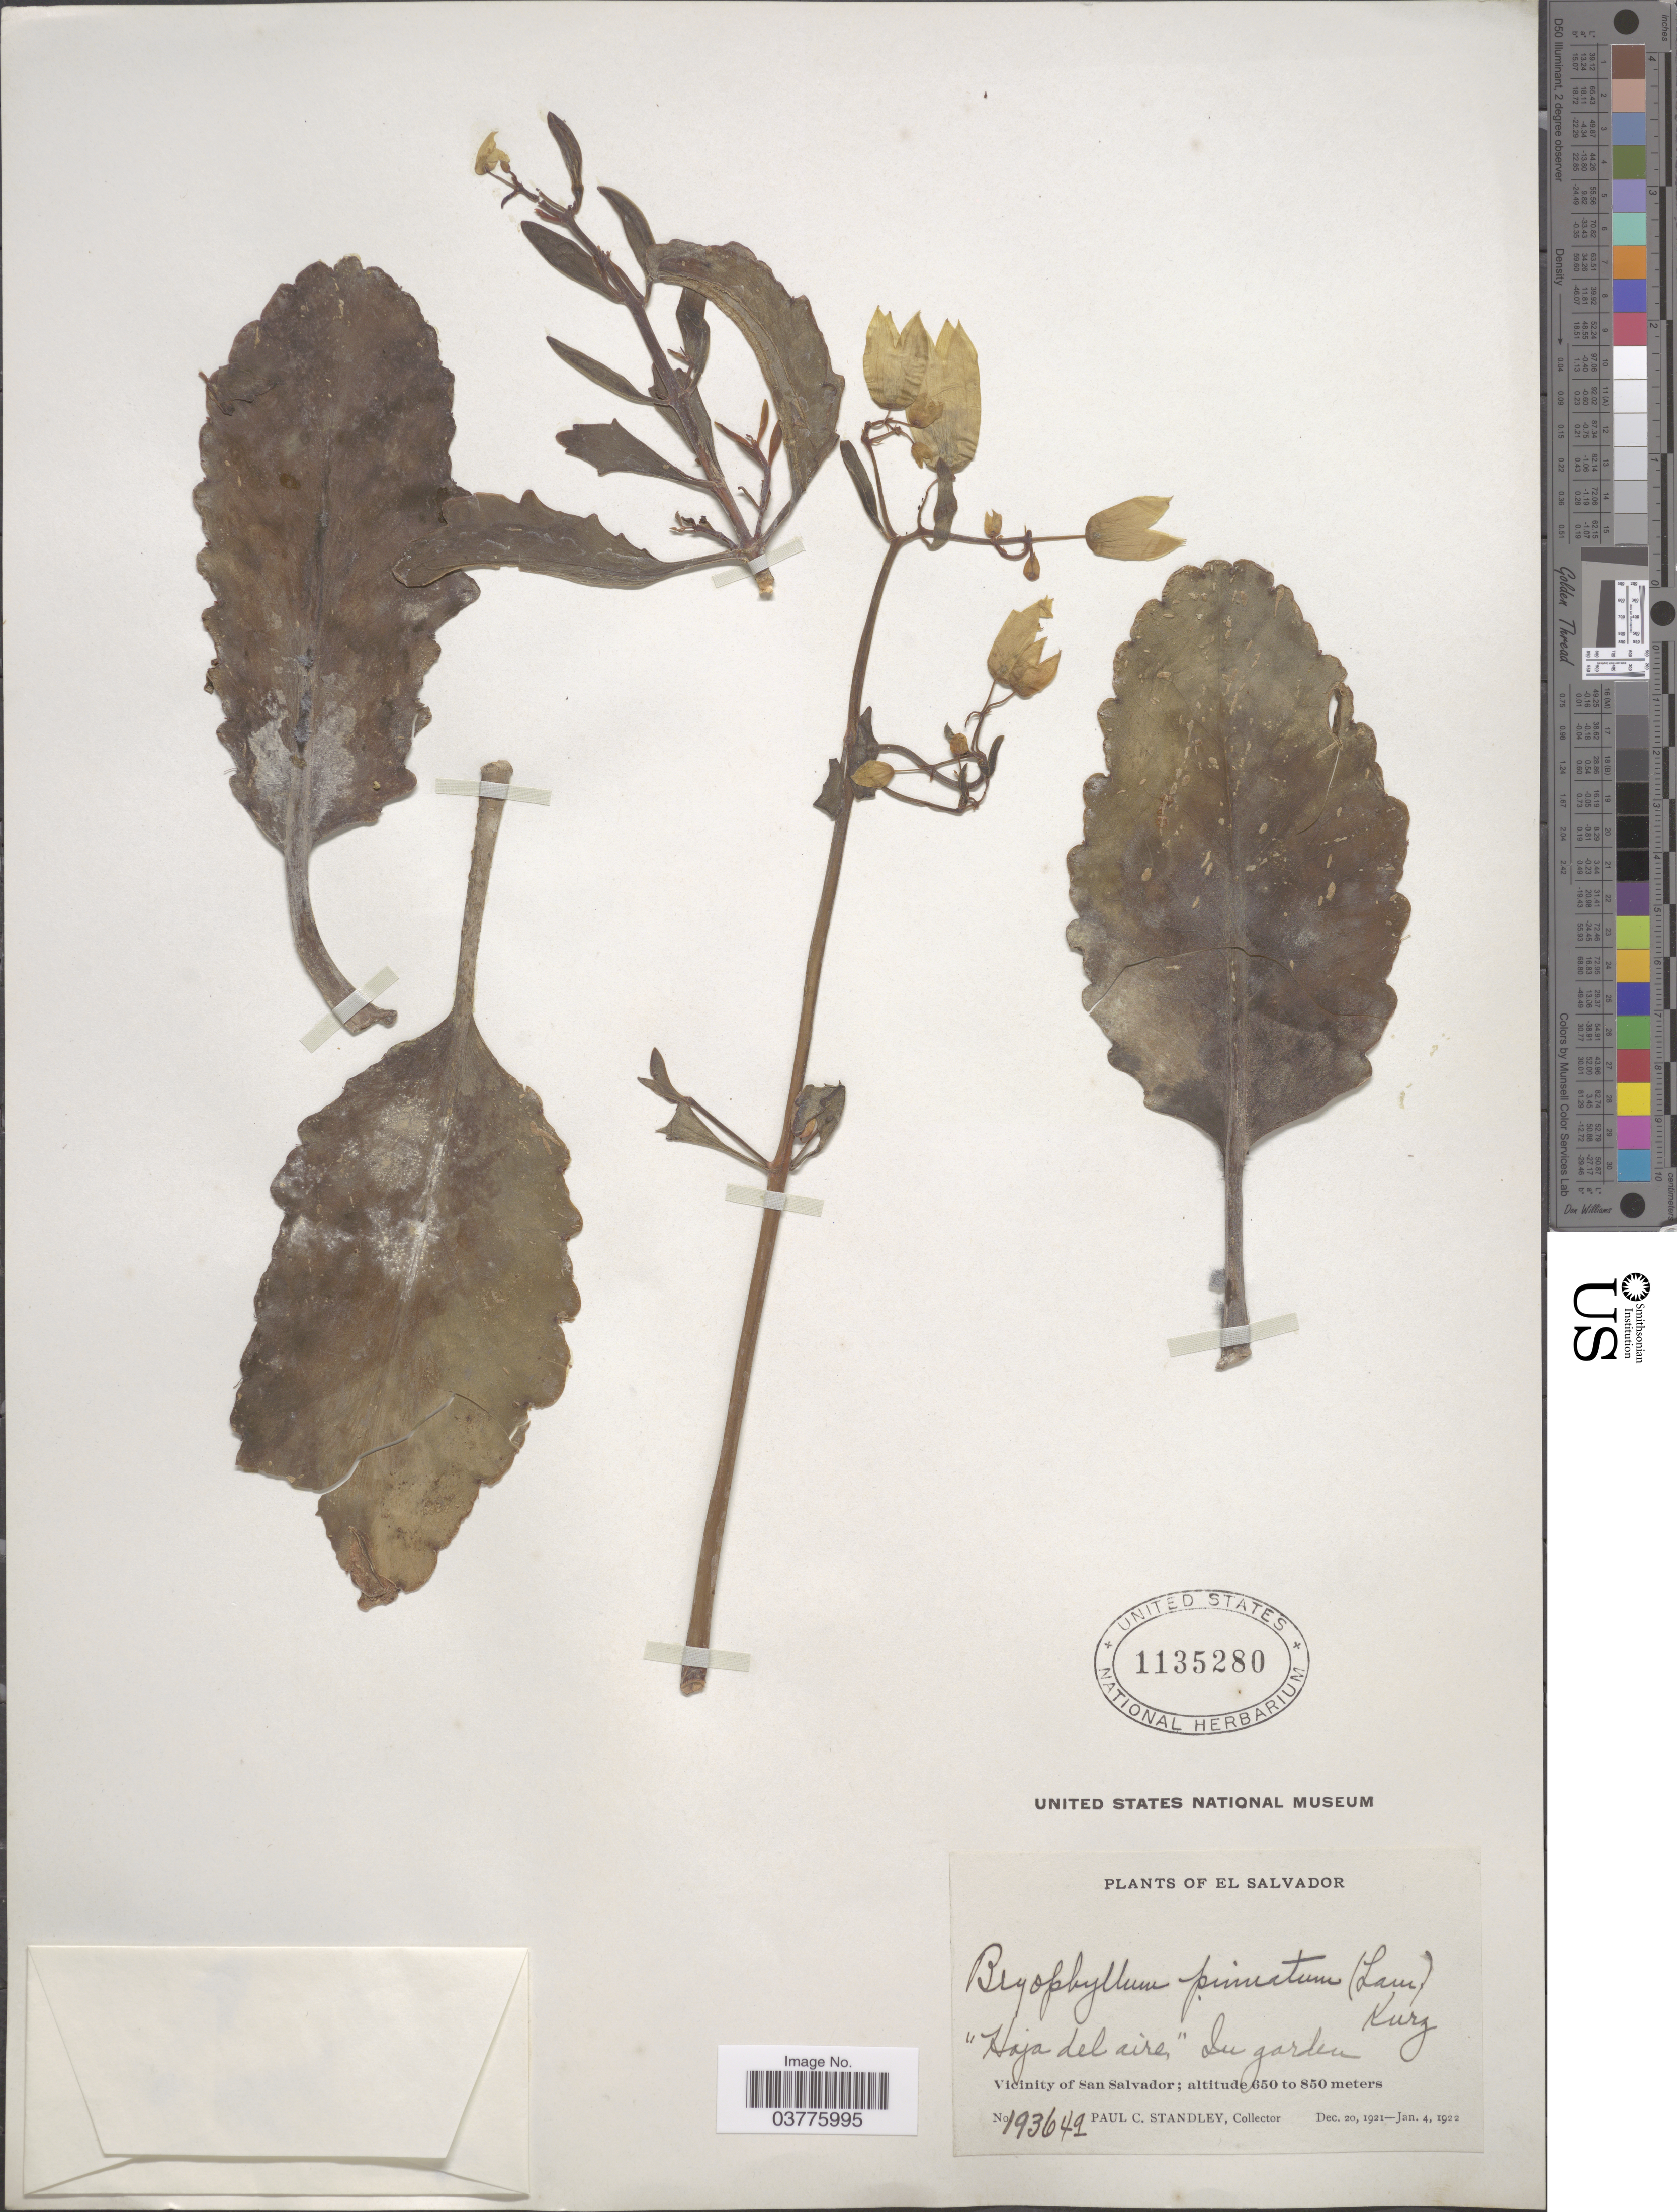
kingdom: Plantae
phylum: Tracheophyta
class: Magnoliopsida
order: Saxifragales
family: Crassulaceae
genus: Kalanchoe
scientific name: Kalanchoe pinnata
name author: (Lam.) Pers.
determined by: Strong, Mark T., (BOT), Smithsonian Institution - National Museum of Natural History (UNITED STATES)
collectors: P. C. Standley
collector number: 193649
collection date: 1921-12-20/1922-01-04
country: El Salvador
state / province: San Salvador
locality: Vicinity of San Salvador.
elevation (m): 650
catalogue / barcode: US 1135280